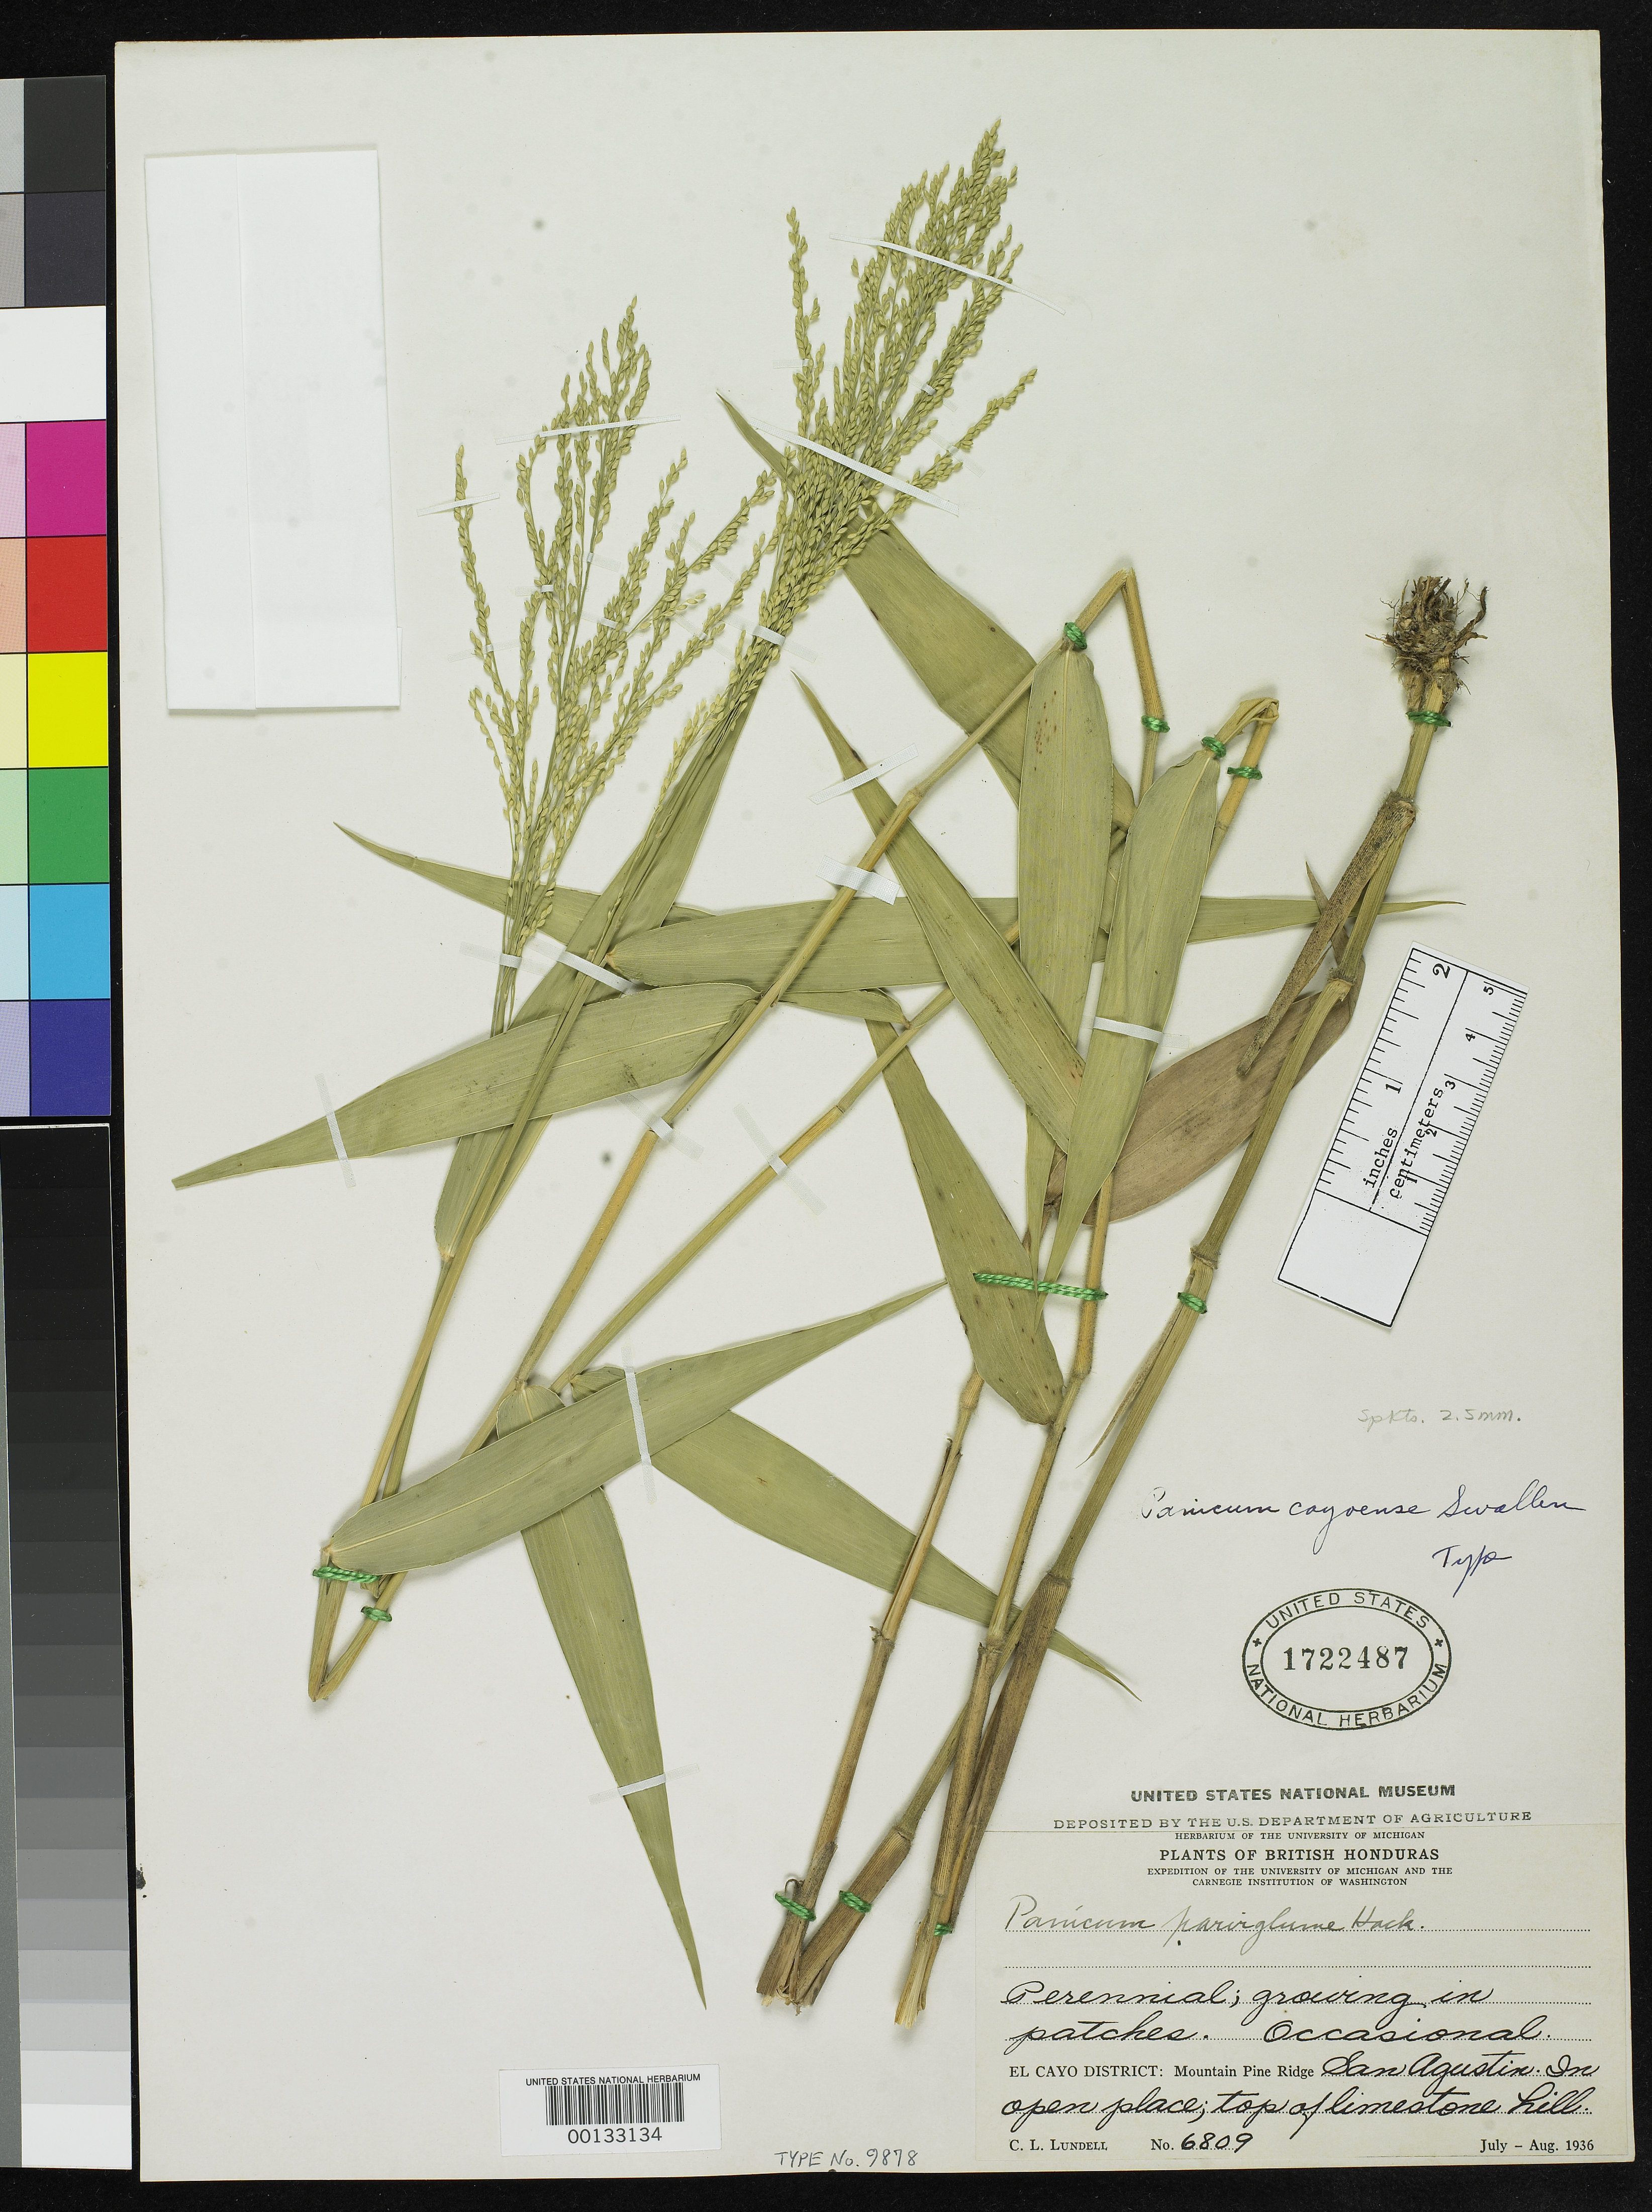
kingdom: Plantae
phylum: Tracheophyta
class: Liliopsida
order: Poales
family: Poaceae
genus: Panicum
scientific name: Panicum cayoense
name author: Swallen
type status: Holotype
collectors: C. L. Lundell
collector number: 6809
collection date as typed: Jul 1936 to -- Aug 1936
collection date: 1936-07/1936-08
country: Belize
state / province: Cayo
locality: San Augustin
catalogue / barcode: US 1722487